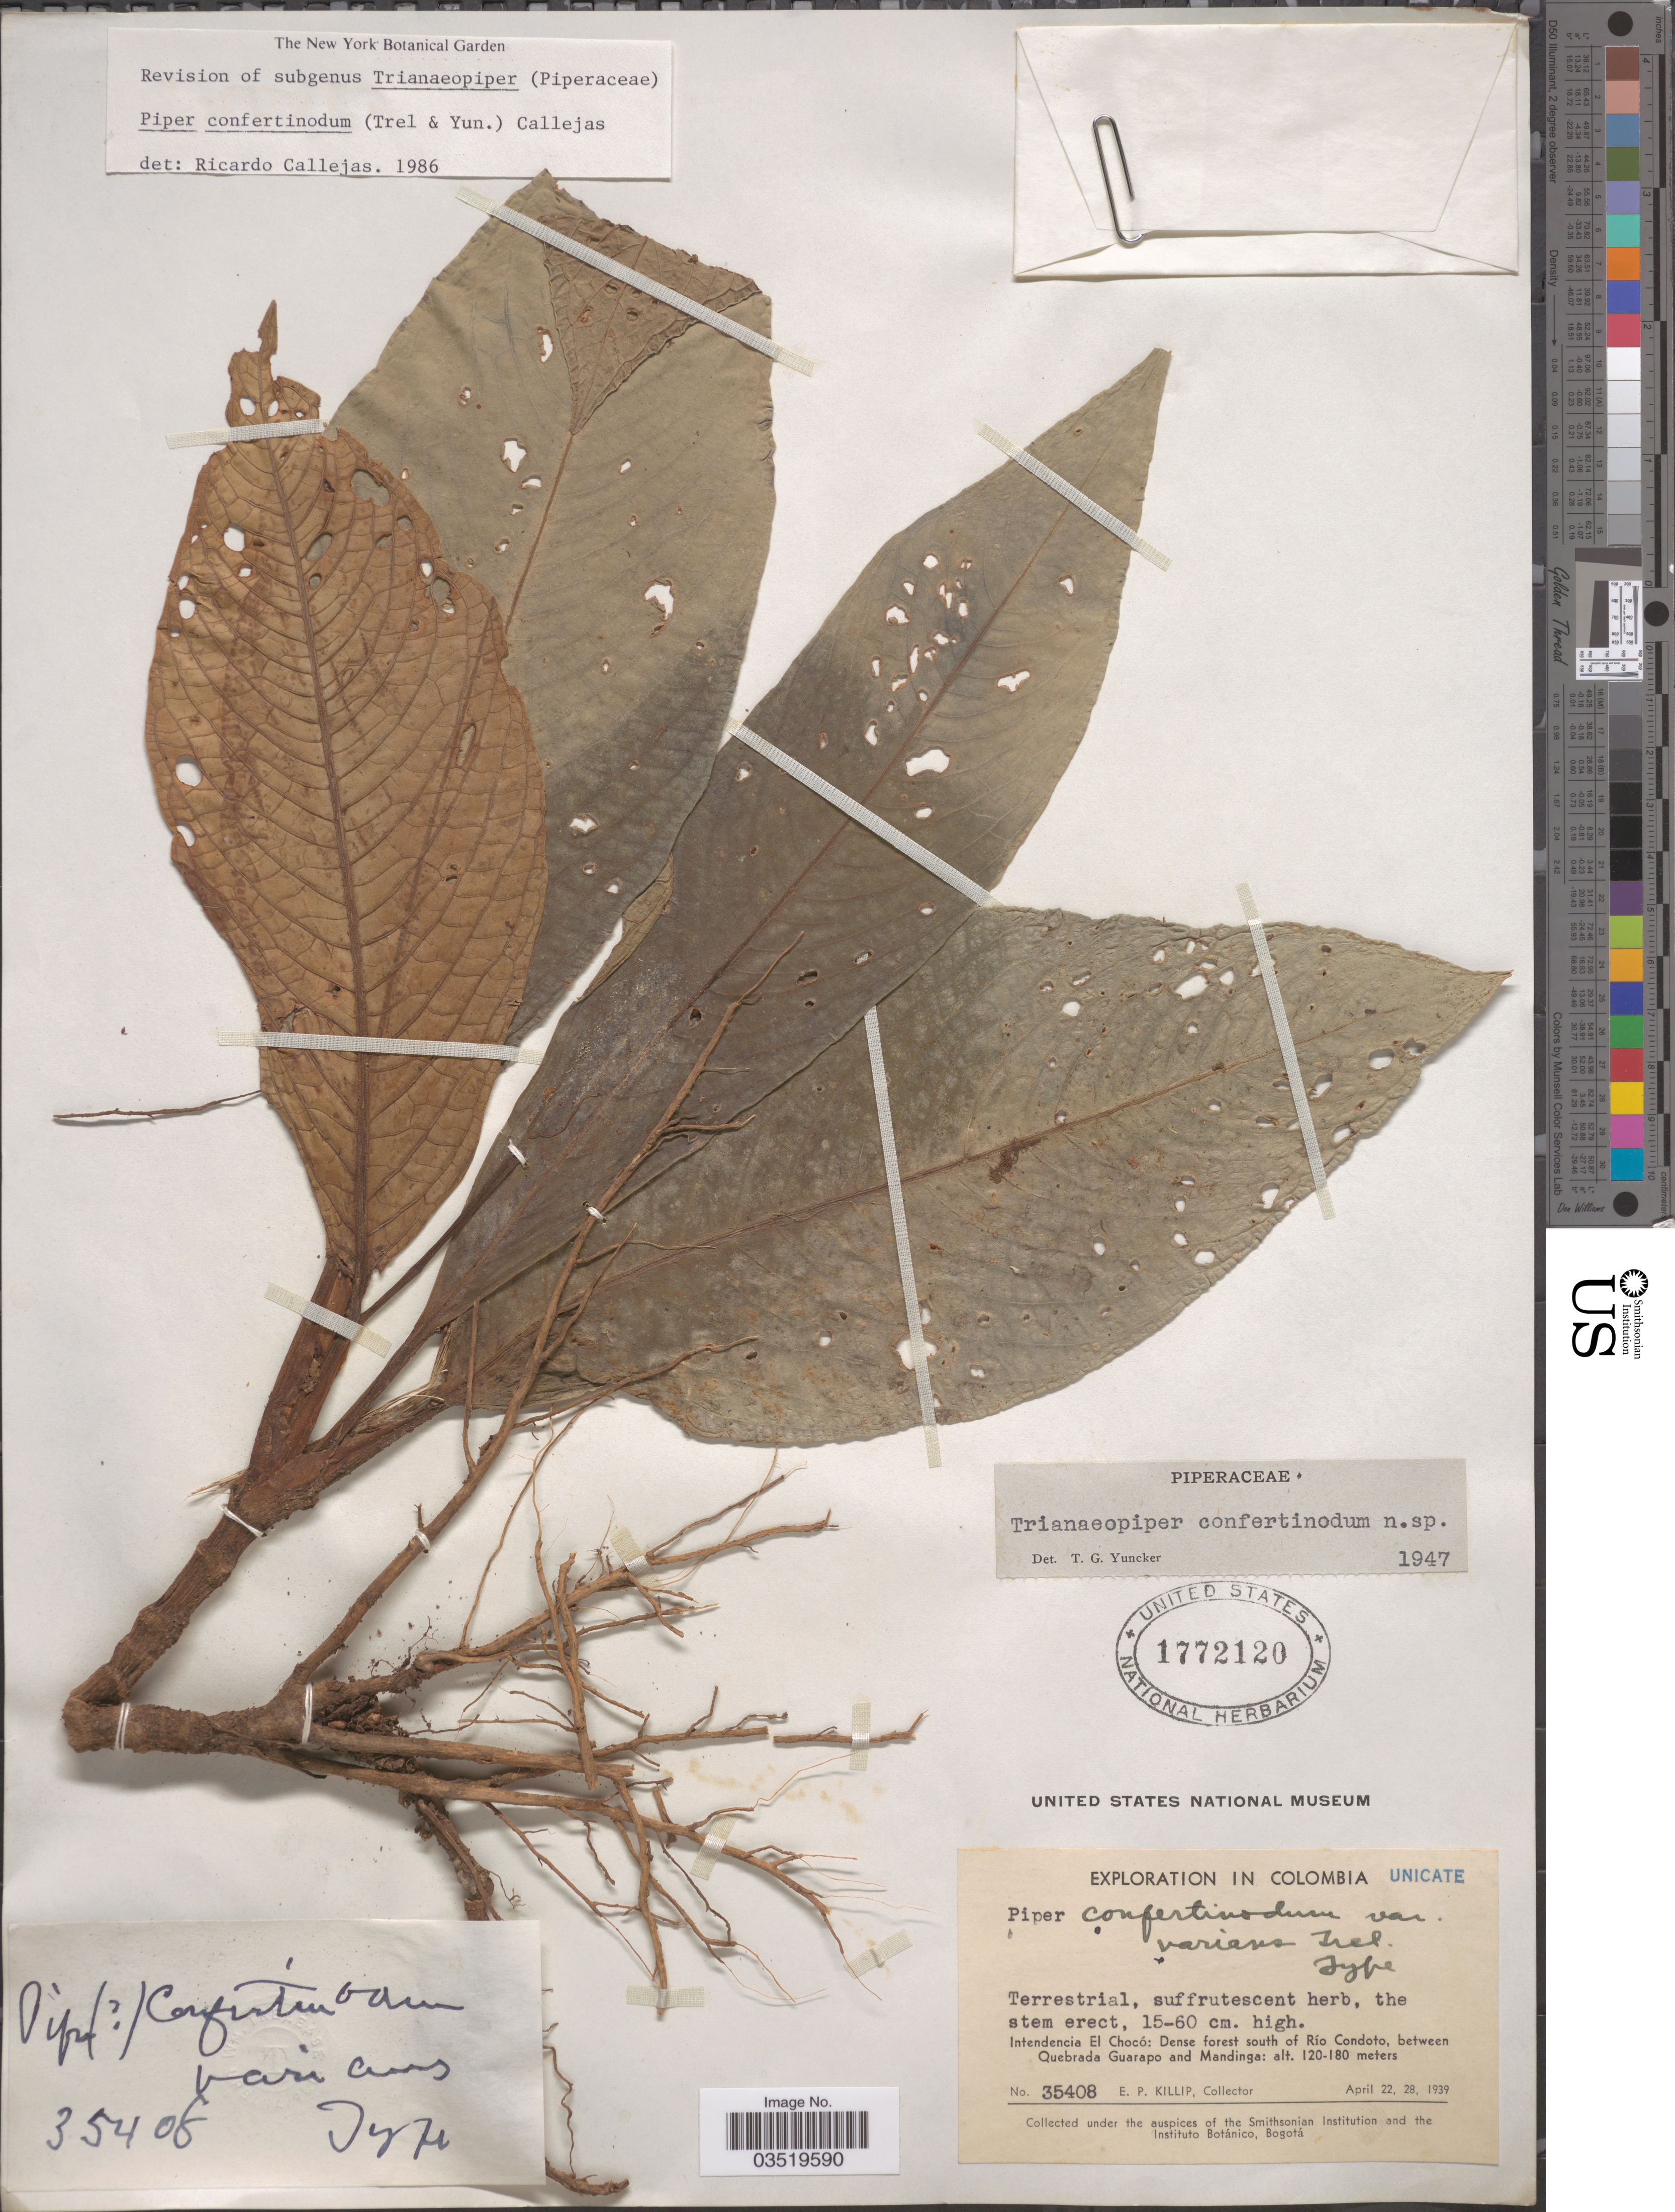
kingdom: Plantae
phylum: Tracheophyta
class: Magnoliopsida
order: Piperales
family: Piperaceae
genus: Piper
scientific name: Piper confertinodum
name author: (Trel. & Yunck.) Callejas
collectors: E. P. Killip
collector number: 35408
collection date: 1939-04-22/1939-04-28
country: Colombia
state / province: Chocó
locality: Intendencia El Chocó: Dense forest south of Río Condoto, between Quebrada Guarapo and Mandinga.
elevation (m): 120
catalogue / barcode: US 1772120